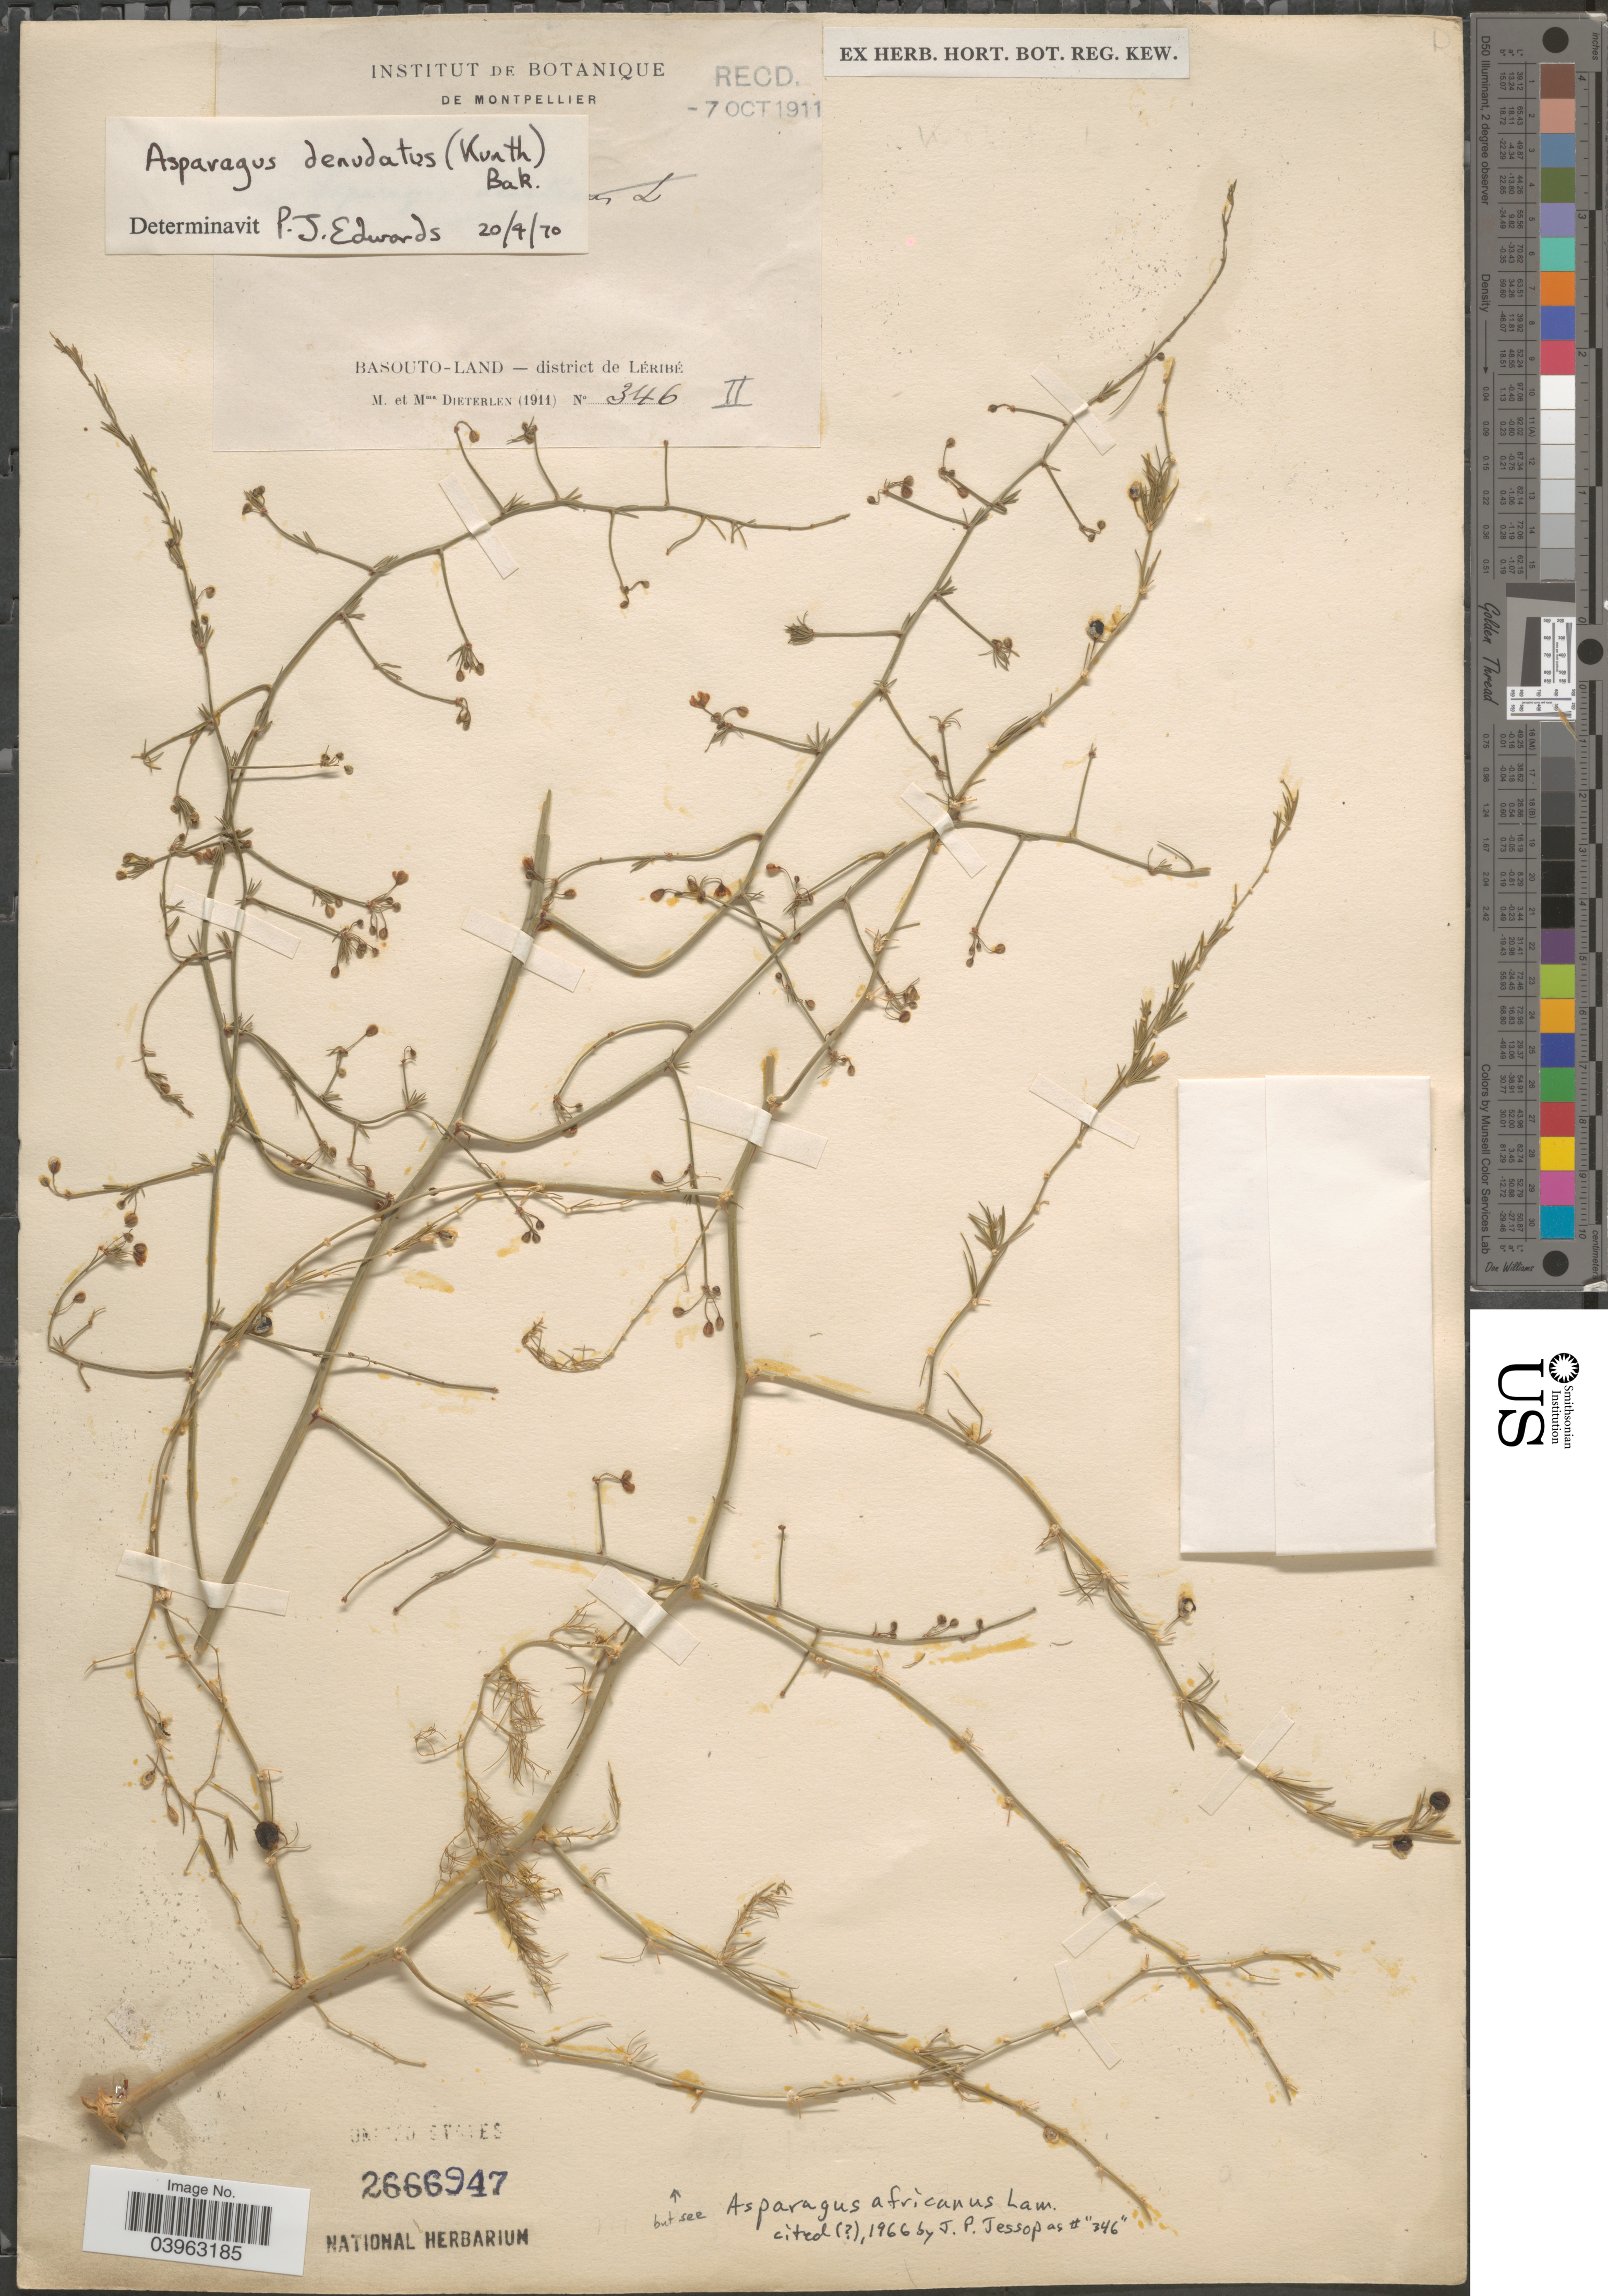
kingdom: Plantae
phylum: Tracheophyta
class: Liliopsida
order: Asparagales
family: Asparagaceae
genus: Asparagus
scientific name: Asparagus denudatus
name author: (L.) Baker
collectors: M. Dieterlen & M. Dieterlen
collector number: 346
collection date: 1911-02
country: Lesotho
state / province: Leribe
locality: Basouto-Land - district de Léribé.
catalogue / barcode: US 2666947